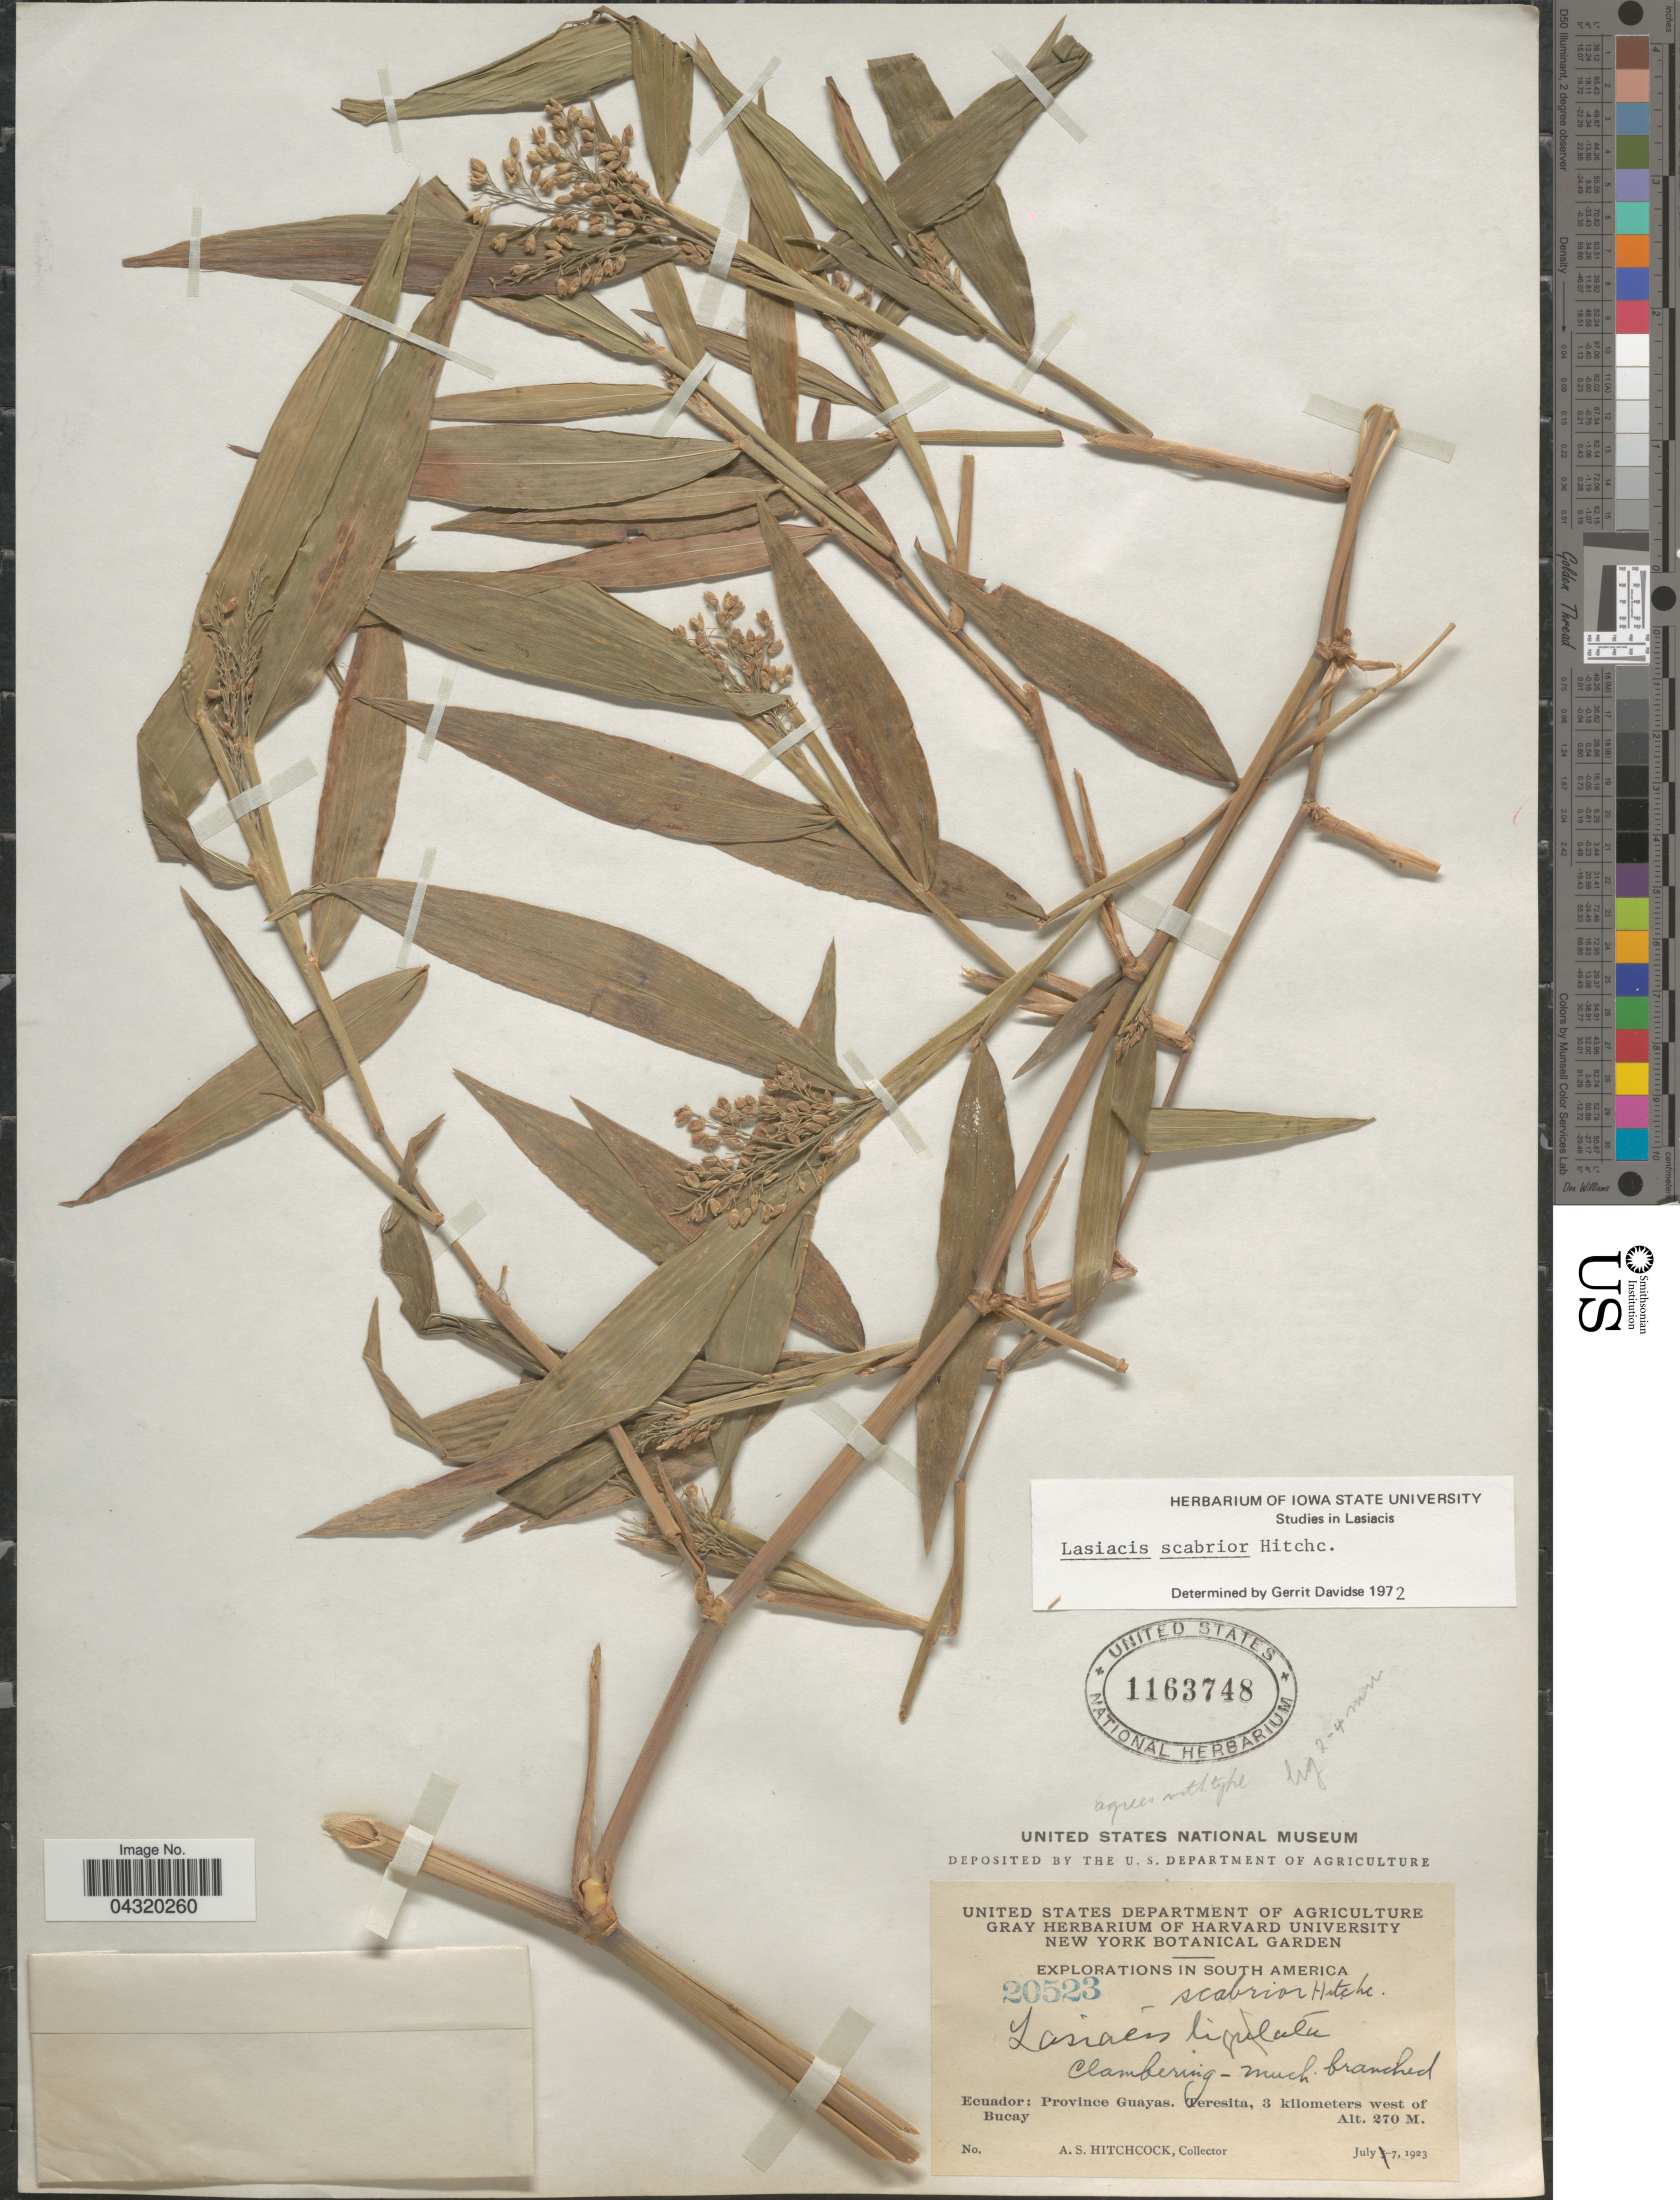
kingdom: Plantae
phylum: Tracheophyta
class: Liliopsida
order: Poales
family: Poaceae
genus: Lasiacis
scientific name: Lasiacis scabrior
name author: Hitchc.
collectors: A. S. Hitchcock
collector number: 20523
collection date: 1923-07-07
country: Ecuador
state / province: Guayas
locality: Exploratians in South America. Teresita, 3 kilometers west of Bucay.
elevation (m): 270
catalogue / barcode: US 1163748